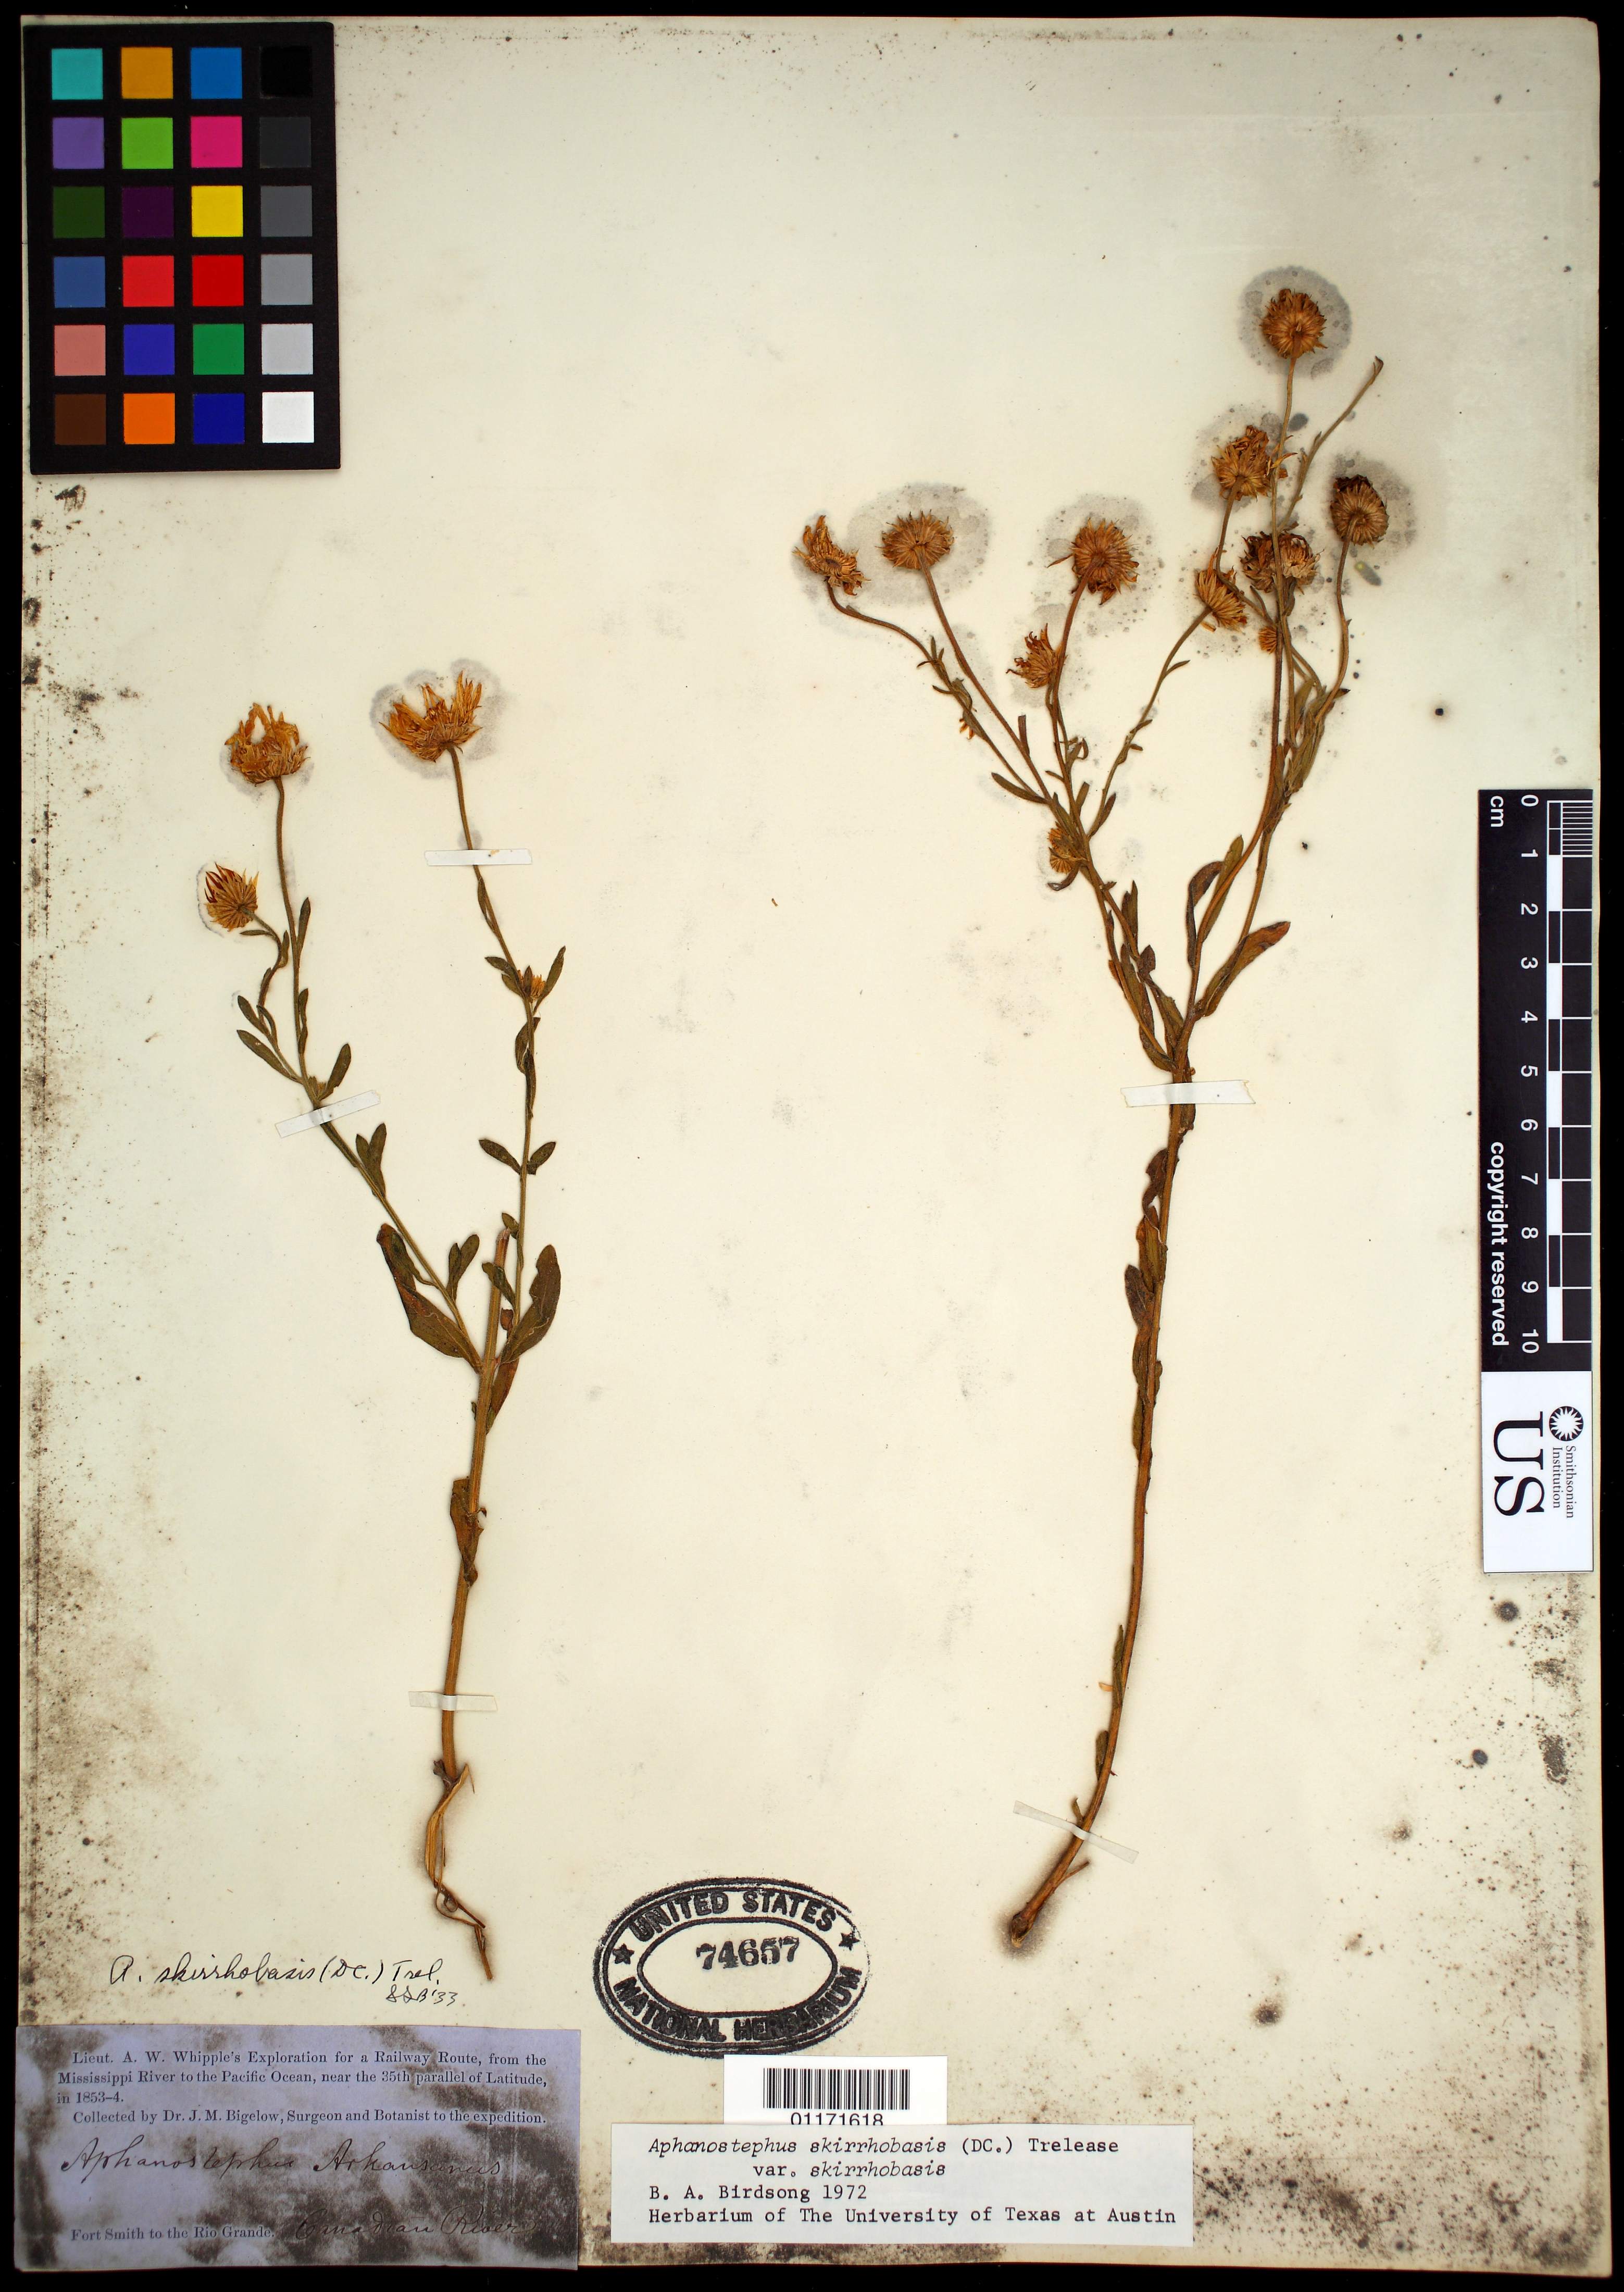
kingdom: Plantae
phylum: Tracheophyta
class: Magnoliopsida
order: Asterales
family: Asteraceae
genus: Aphanostephus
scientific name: Aphanostephus skirrhobasis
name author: (DC.) Trel. ex Coville & Branner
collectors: J. M. Bigelow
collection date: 1853/1854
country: United States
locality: Fort Smith to the Rio Grande, on the Canadian River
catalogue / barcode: US 74657